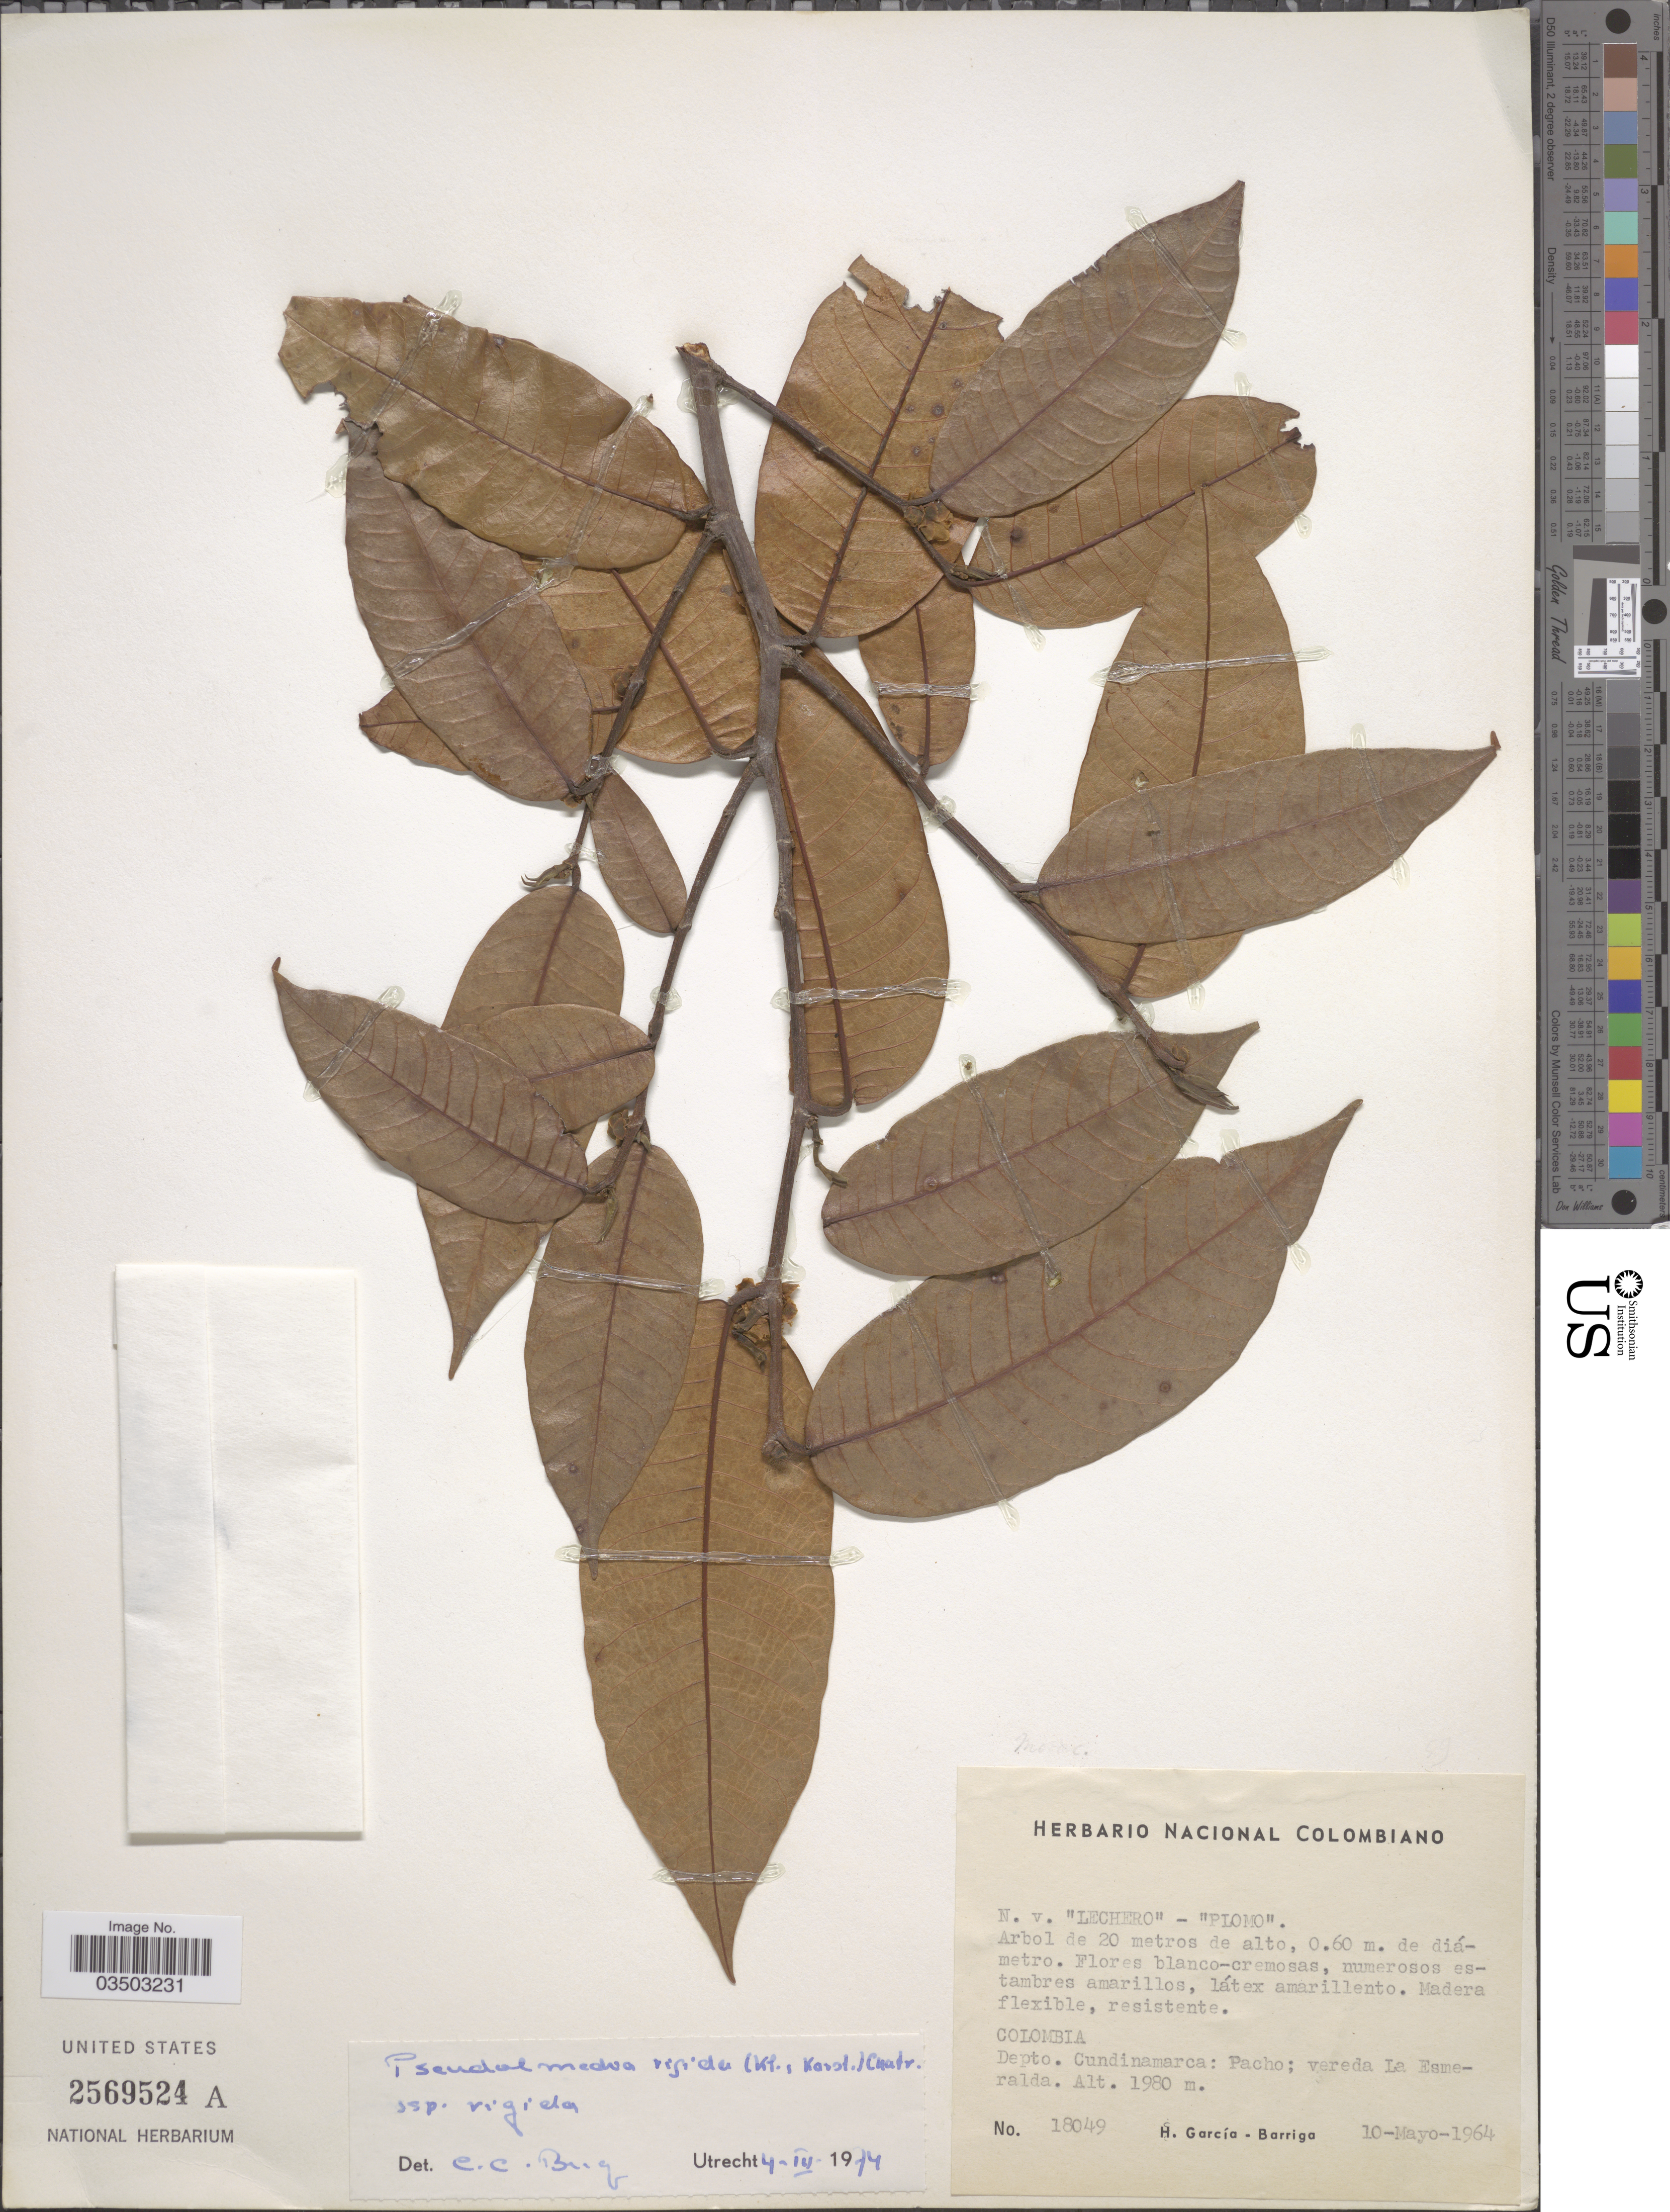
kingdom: Plantae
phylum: Tracheophyta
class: Magnoliopsida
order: Rosales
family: Moraceae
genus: Pseudolmedia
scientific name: Pseudolmedia rigida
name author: (Klotzsch & H. Karst.) Cuatrec.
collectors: H. García Barriga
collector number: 18049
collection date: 1964-05-10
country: Colombia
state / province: Cundinamarca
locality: Depto. Cundinamarca: Pacho; vereda La Esmeralda.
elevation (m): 1980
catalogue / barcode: US 2569524A